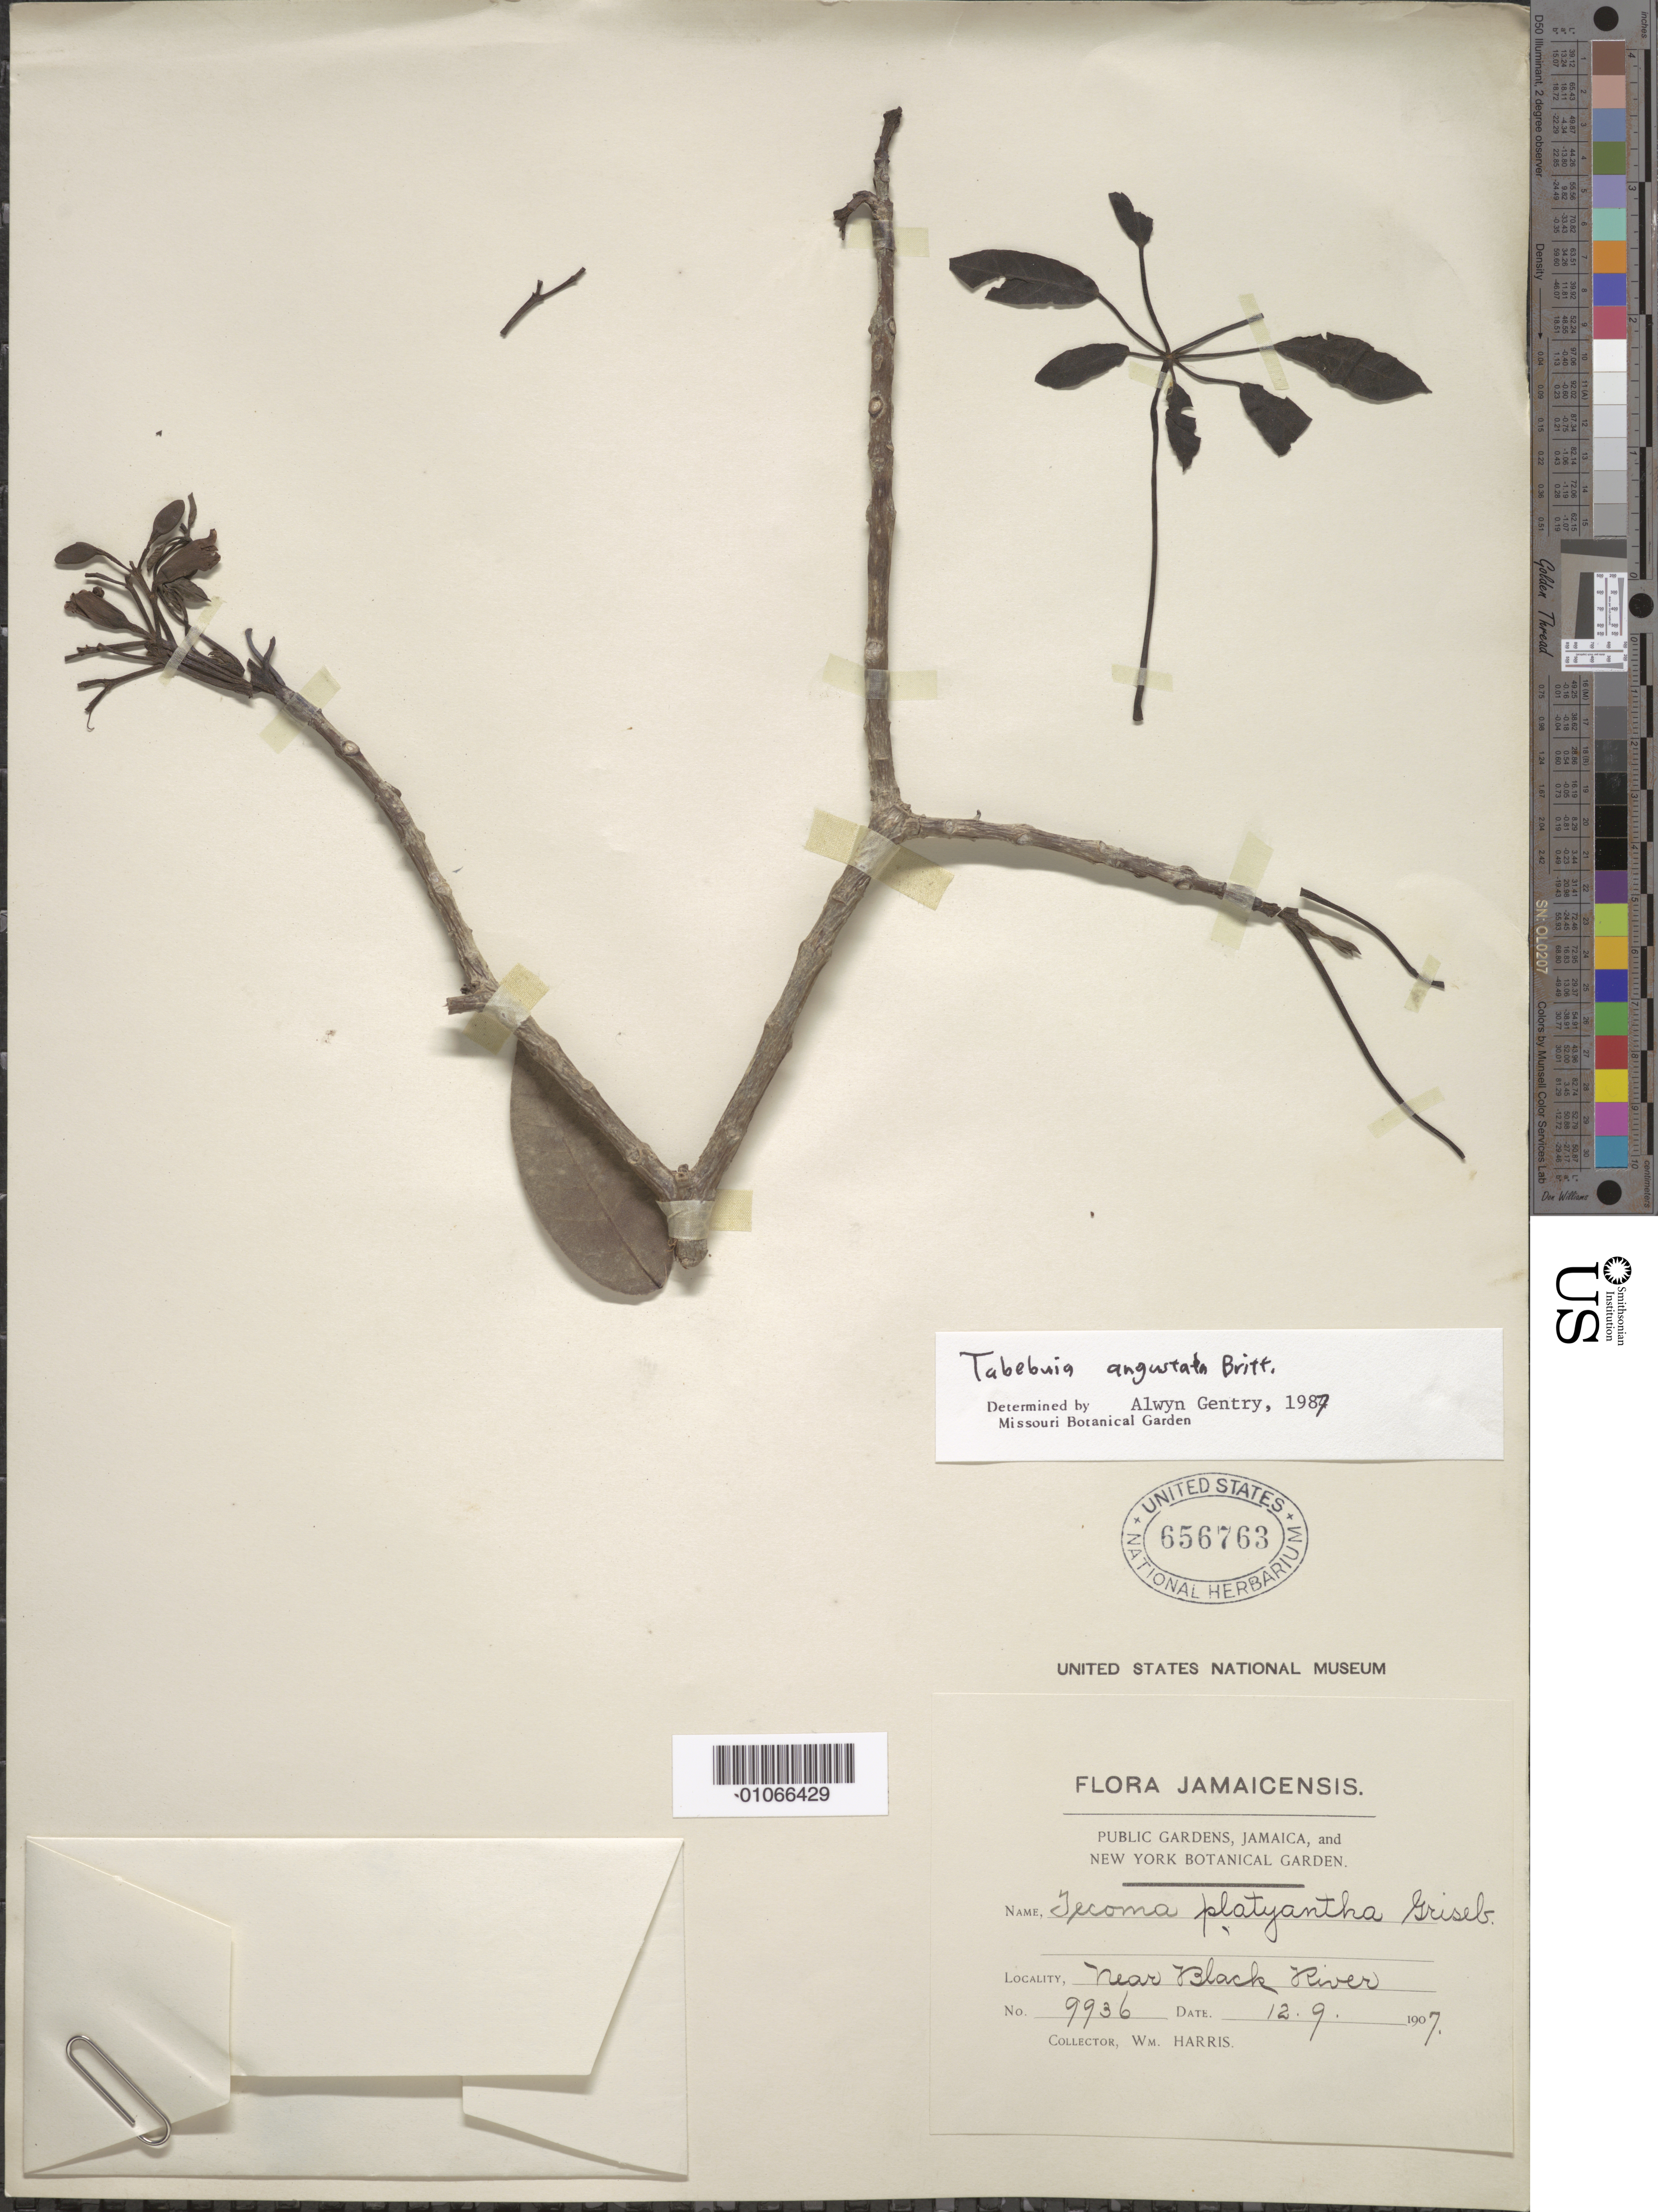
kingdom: Plantae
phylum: Tracheophyta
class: Magnoliopsida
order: Lamiales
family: Bignoniaceae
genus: Tabebuia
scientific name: Tabebuia angustata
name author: Britton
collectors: W. Harris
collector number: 9936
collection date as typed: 12 Sep 1907 or 09 Dec 1907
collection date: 1907-09-12 or 1907-12-09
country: Jamaica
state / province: Saint Elizabeth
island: Jamaica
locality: Near Black River.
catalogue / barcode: US 656763